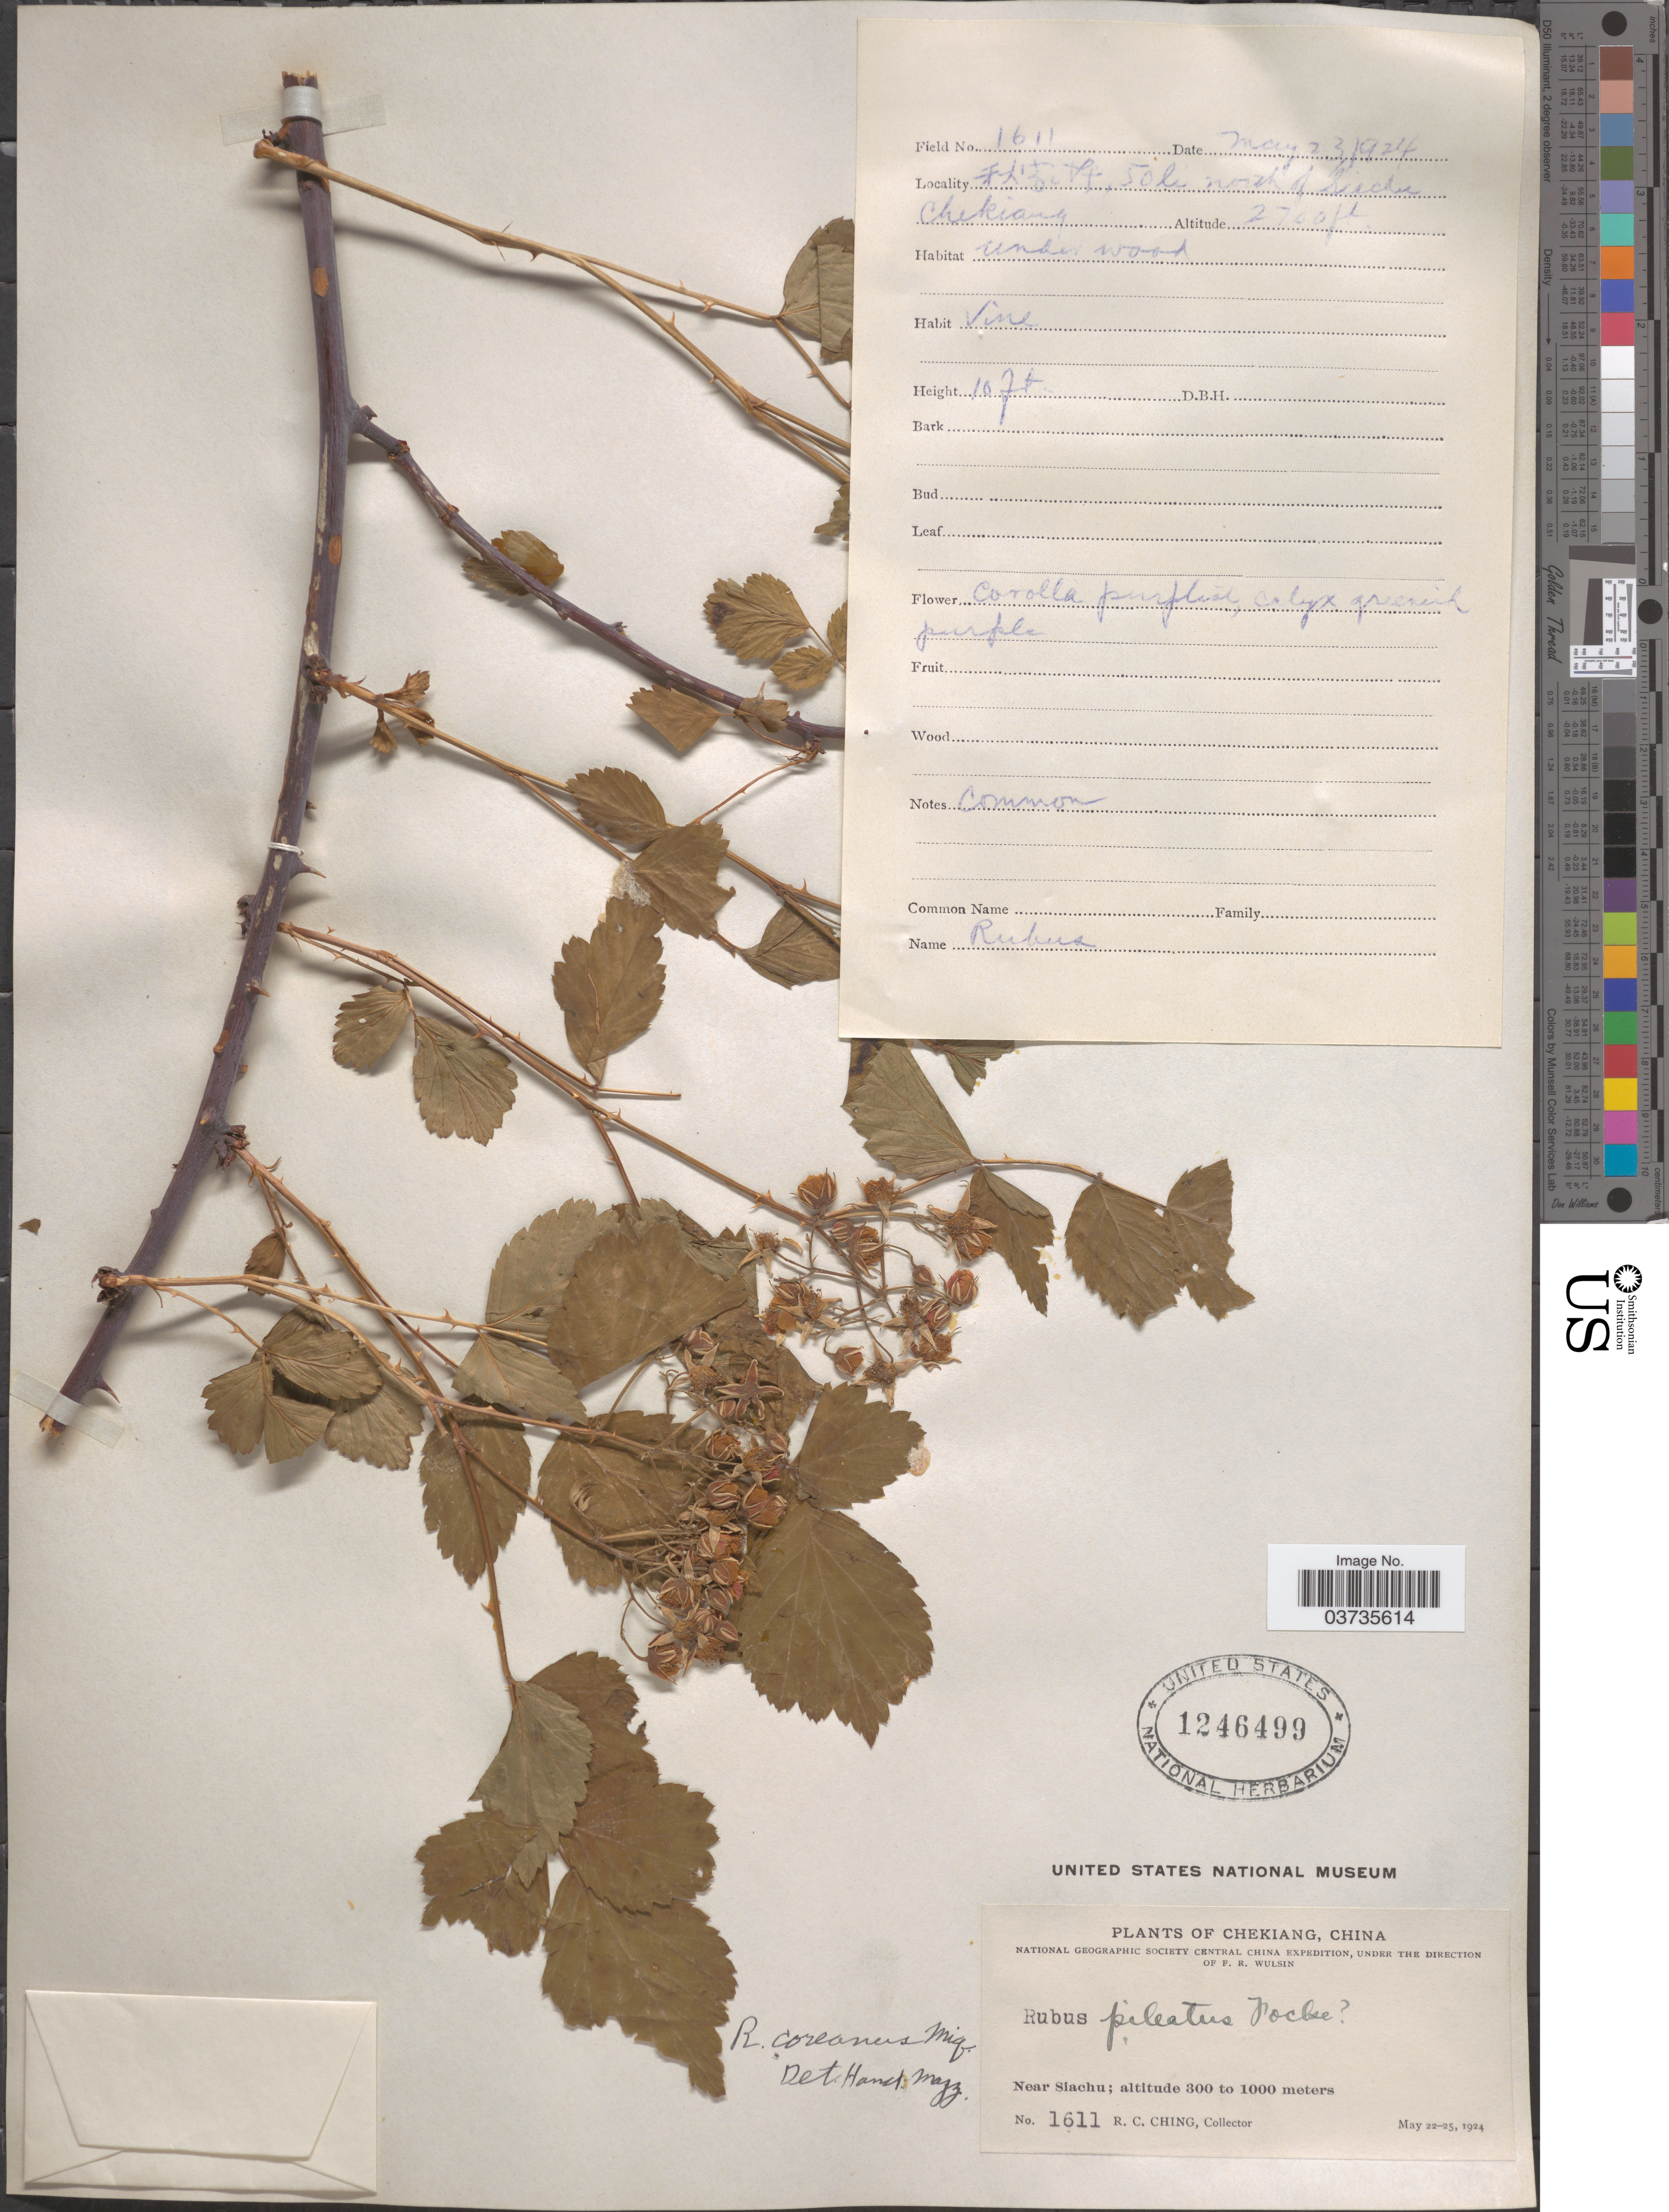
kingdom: Plantae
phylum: Tracheophyta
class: Magnoliopsida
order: Rosales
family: Rosaceae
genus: Rubus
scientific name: Rubus coreanus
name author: Miq.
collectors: R. C. Ching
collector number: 1611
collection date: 1924-05-23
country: China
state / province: Zhejiang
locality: Chekiang. Near Siachu. X, 50 li north of Siachu.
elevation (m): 823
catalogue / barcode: US 1246499